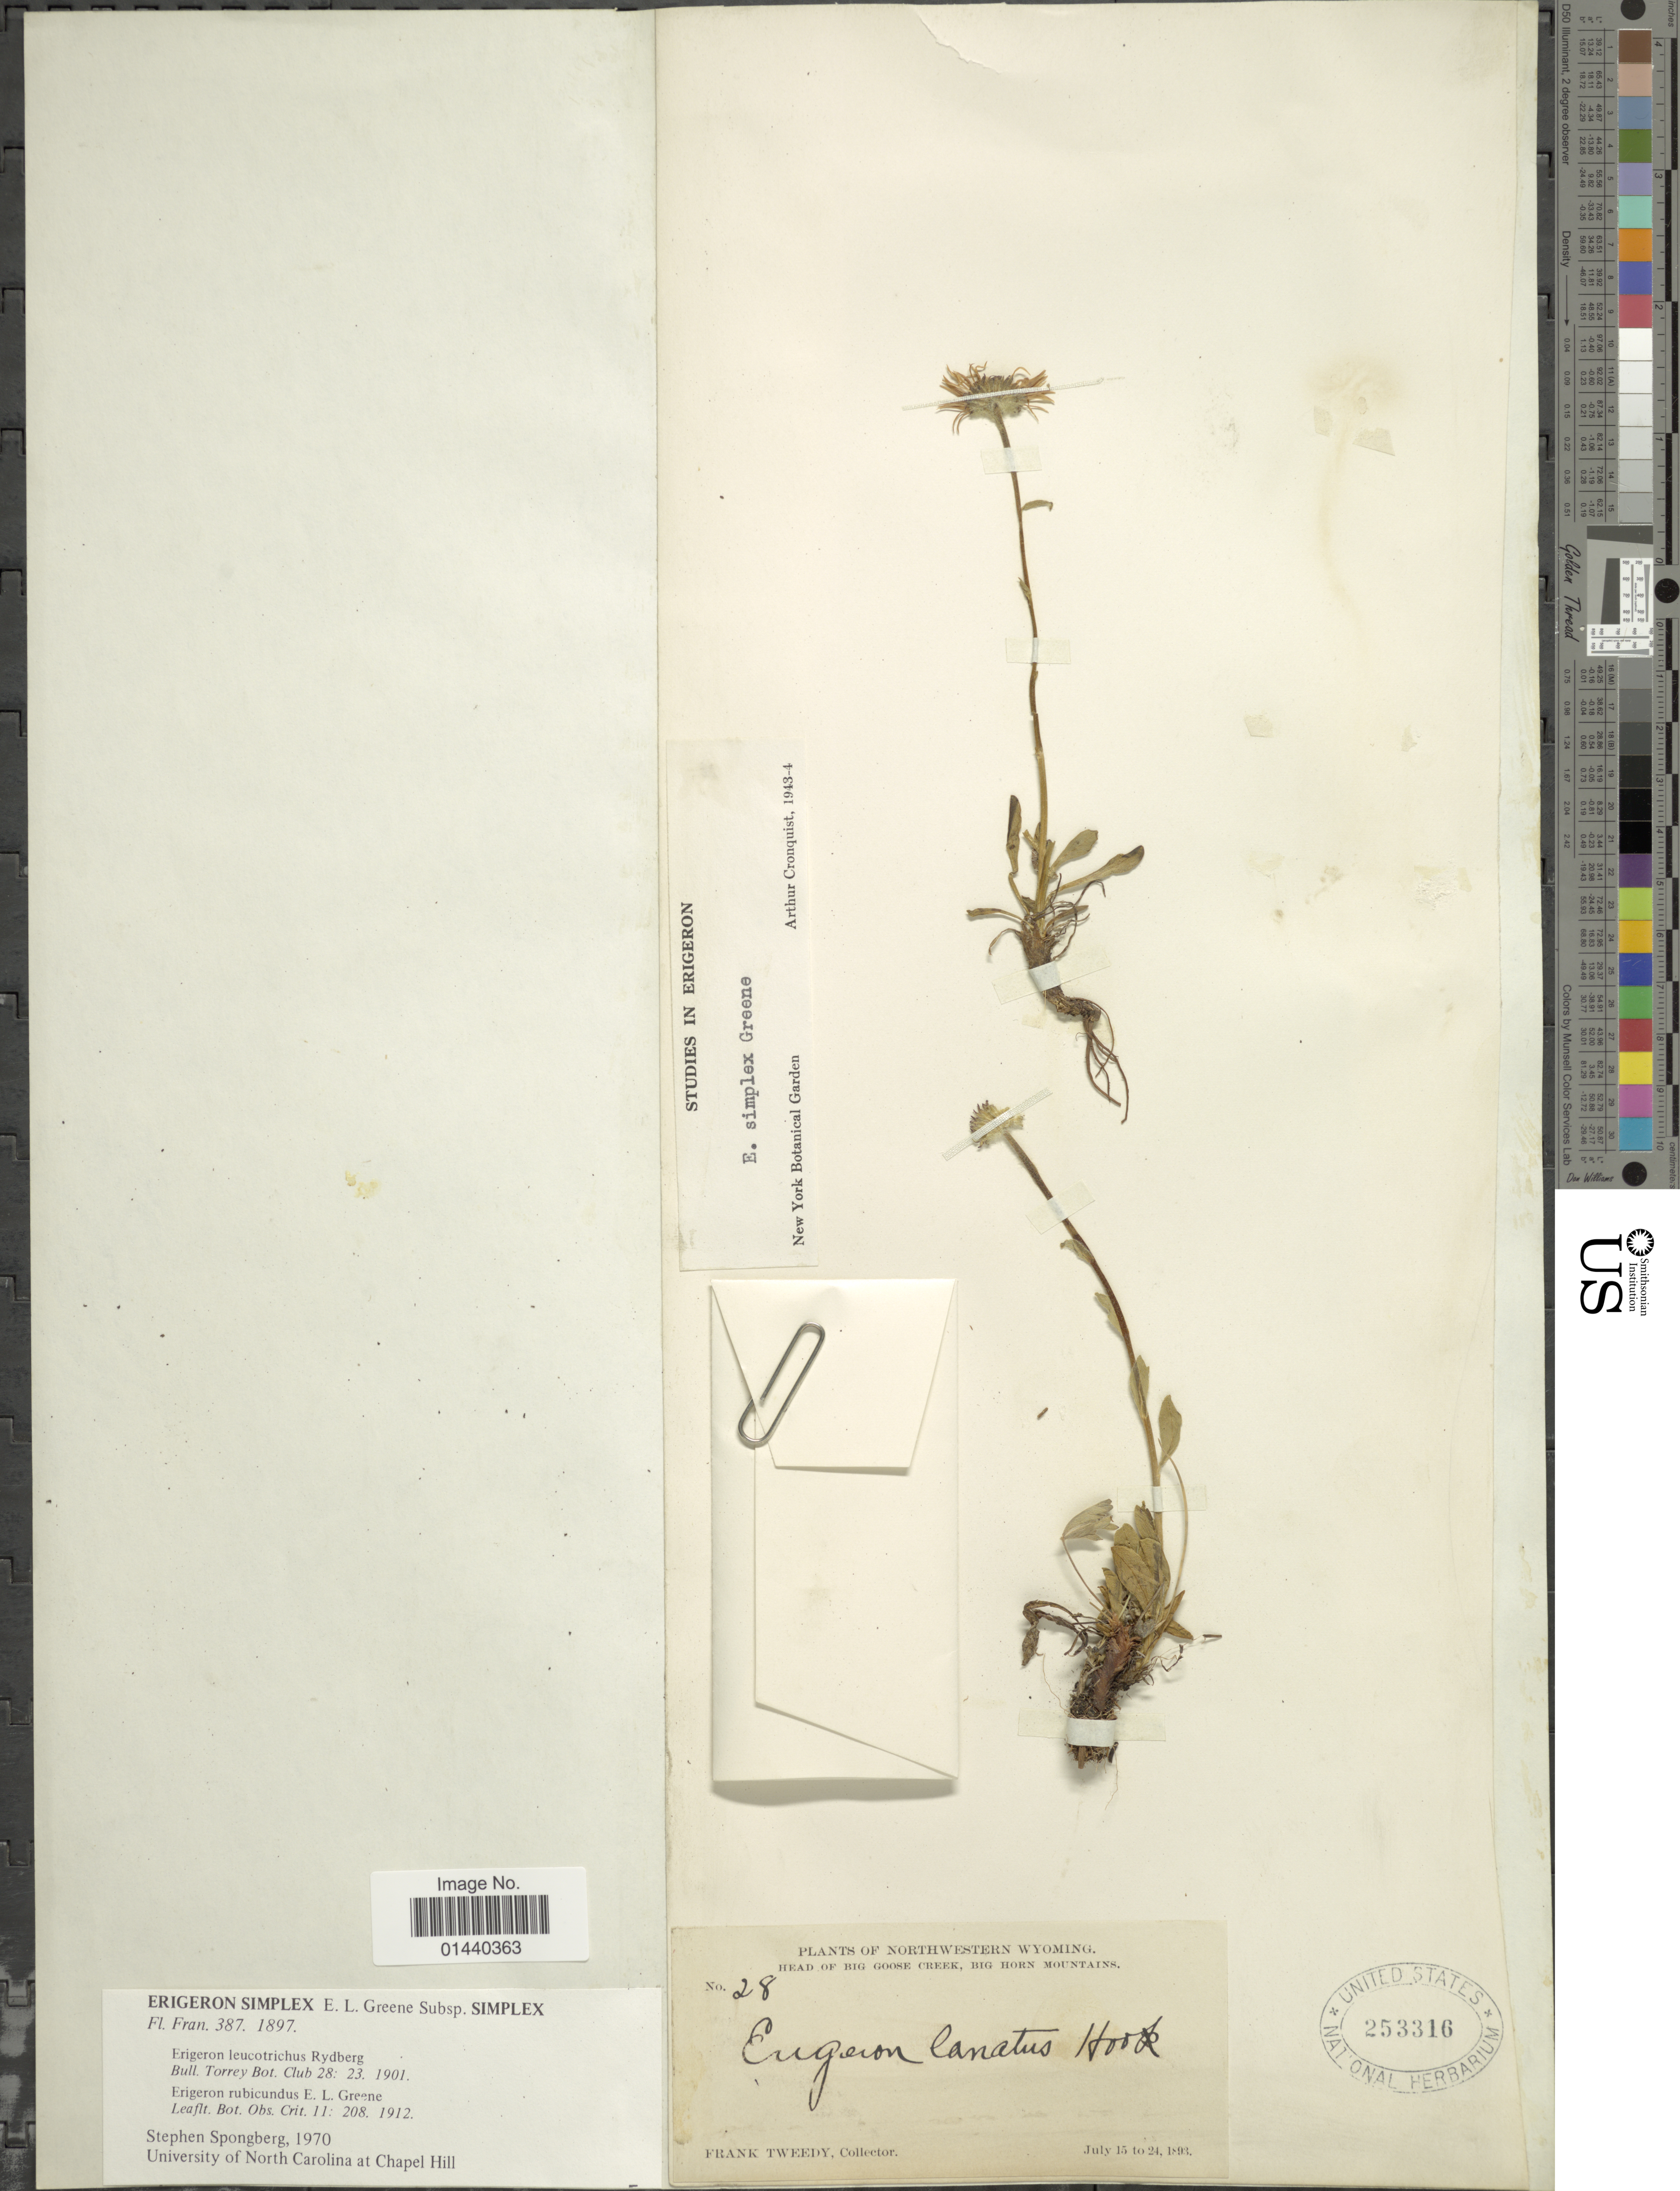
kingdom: Plantae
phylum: Tracheophyta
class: Magnoliopsida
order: Asterales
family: Asteraceae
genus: Erigeron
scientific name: Erigeron simplex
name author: Greene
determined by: Cronquist, A. J.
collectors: F. Tweedy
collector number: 28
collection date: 1893-07-15/1893-07-24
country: United States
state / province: Wyoming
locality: Northwestern Wyoming. Head of Big Goose Creek, Big Horn Mountains.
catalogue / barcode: US 253316